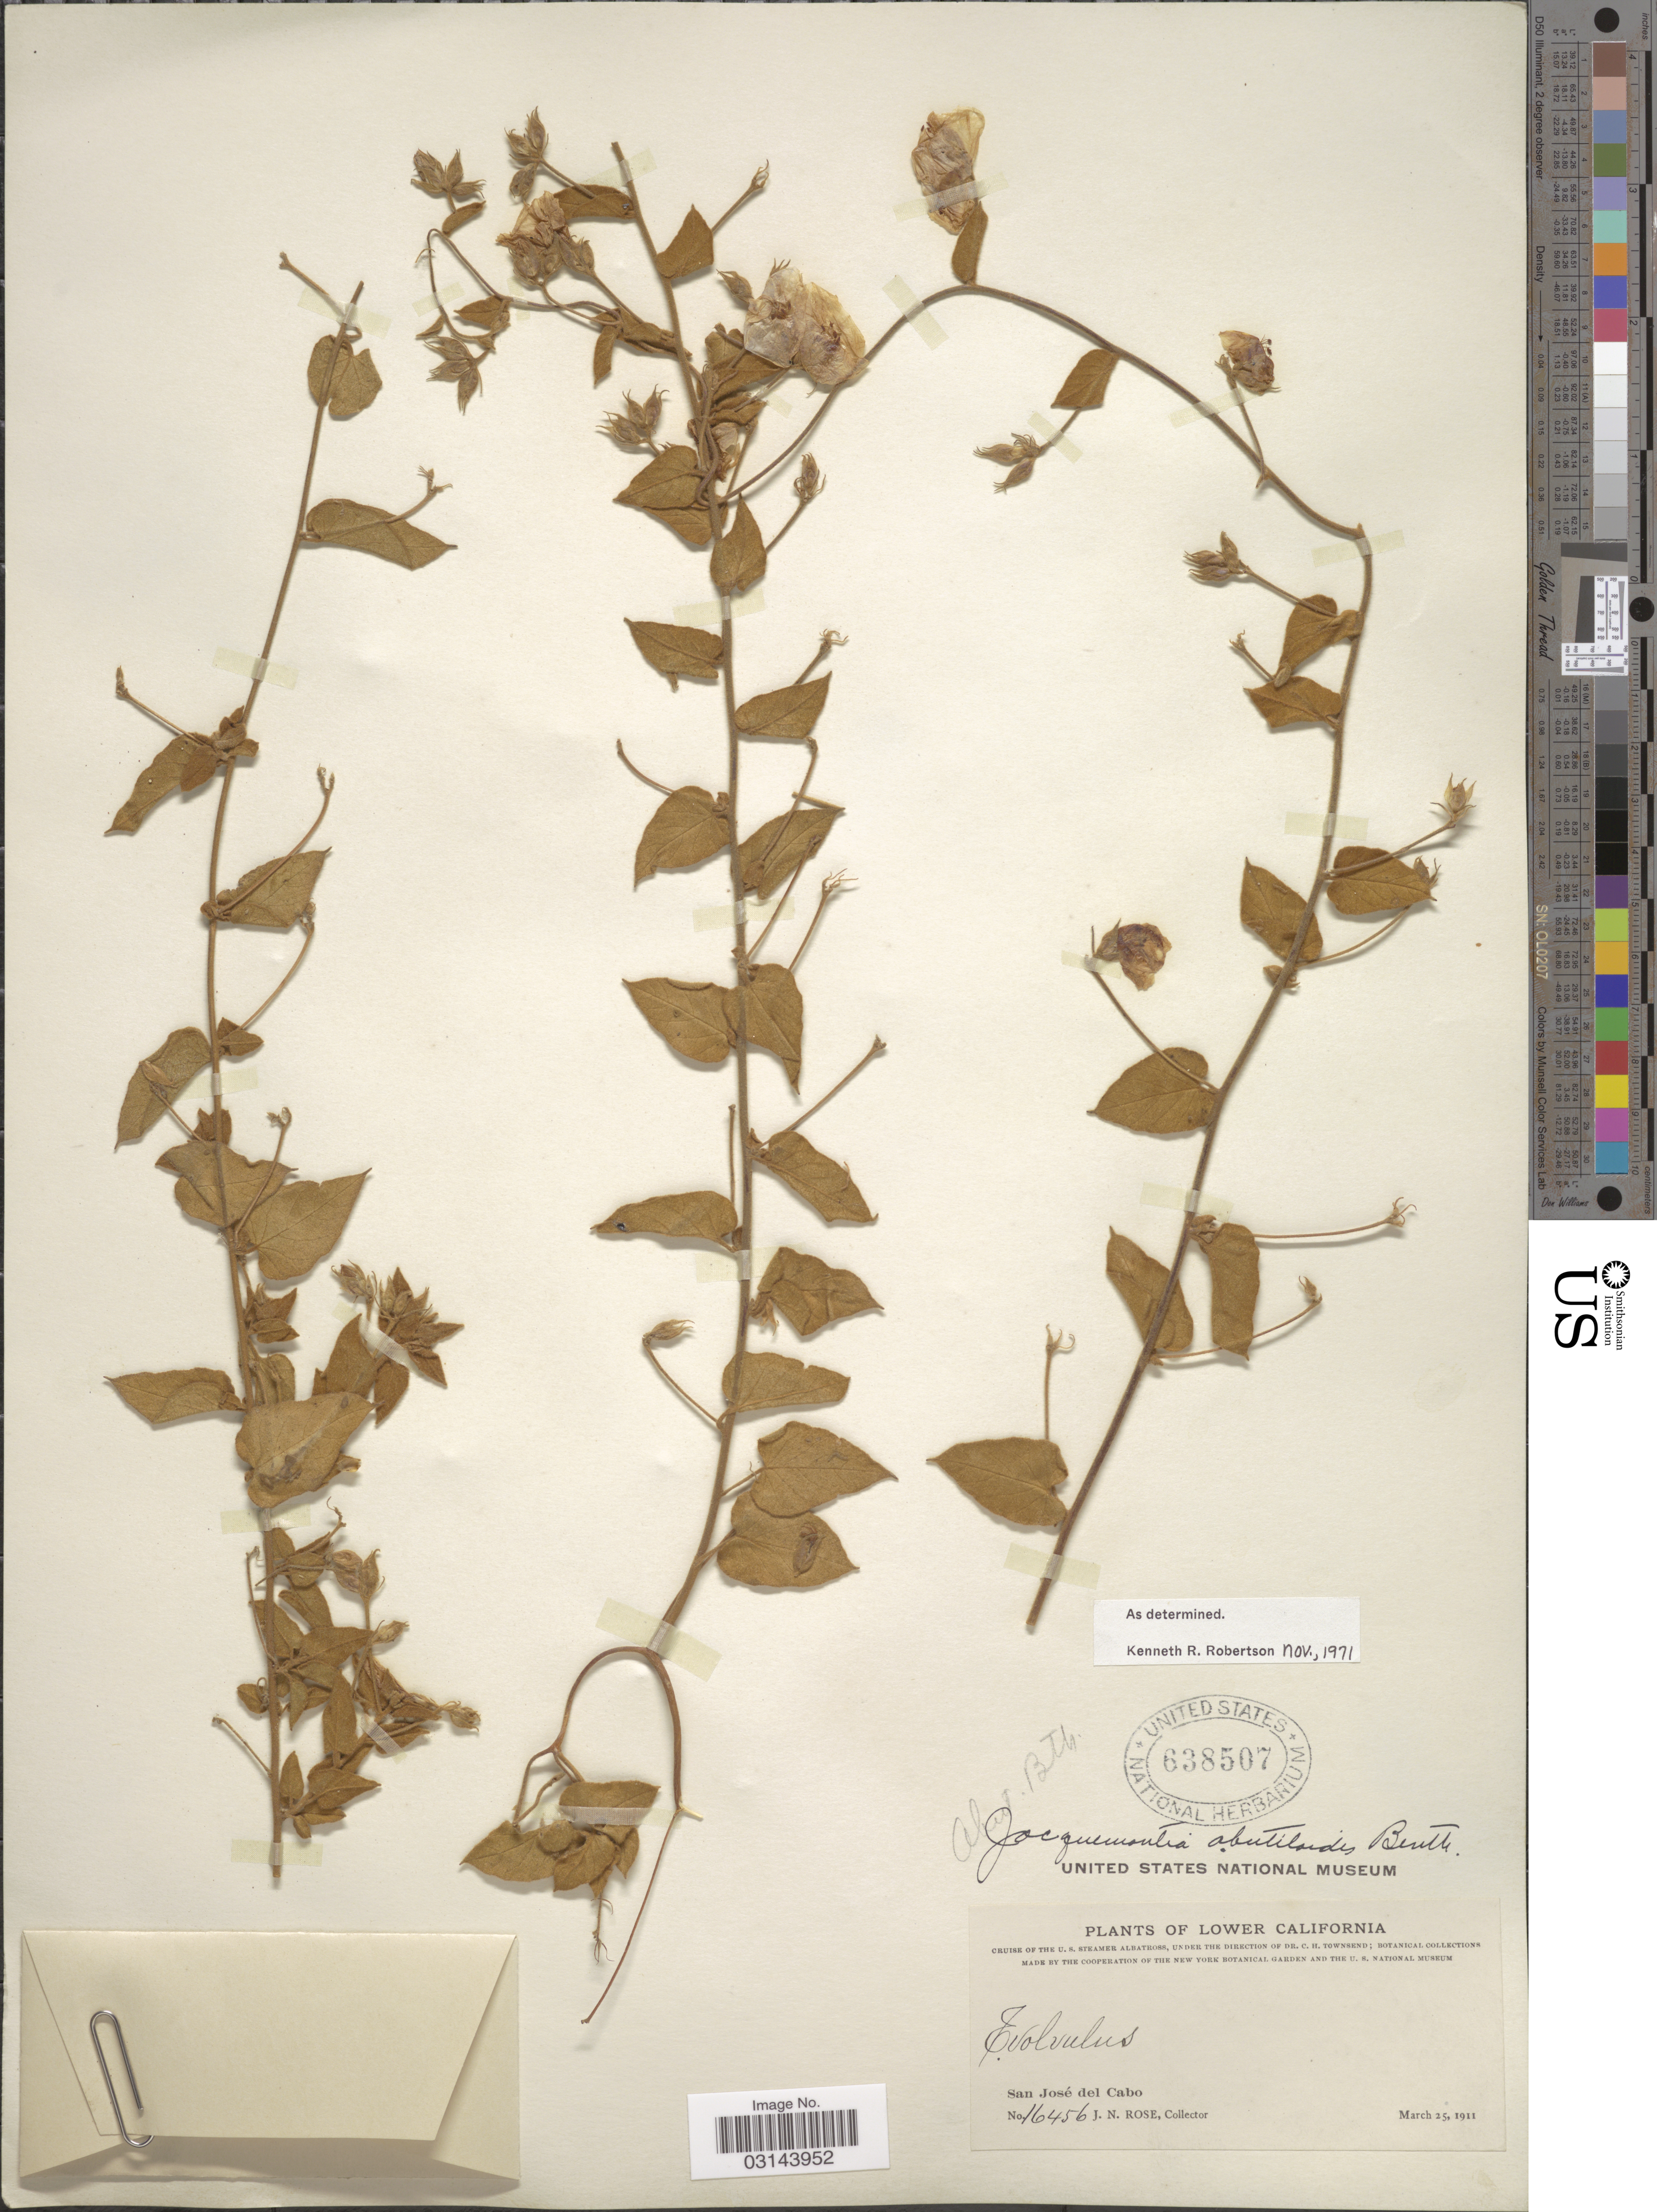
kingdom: Plantae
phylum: Tracheophyta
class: Magnoliopsida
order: Solanales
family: Convolvulaceae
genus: Jacquemontia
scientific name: Jacquemontia abutiloides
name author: Benth.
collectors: J. N. Rose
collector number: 16456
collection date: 1911-03-25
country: Mexico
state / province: Baja California Sur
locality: Lower California. San José del Cabo.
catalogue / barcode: US 638507